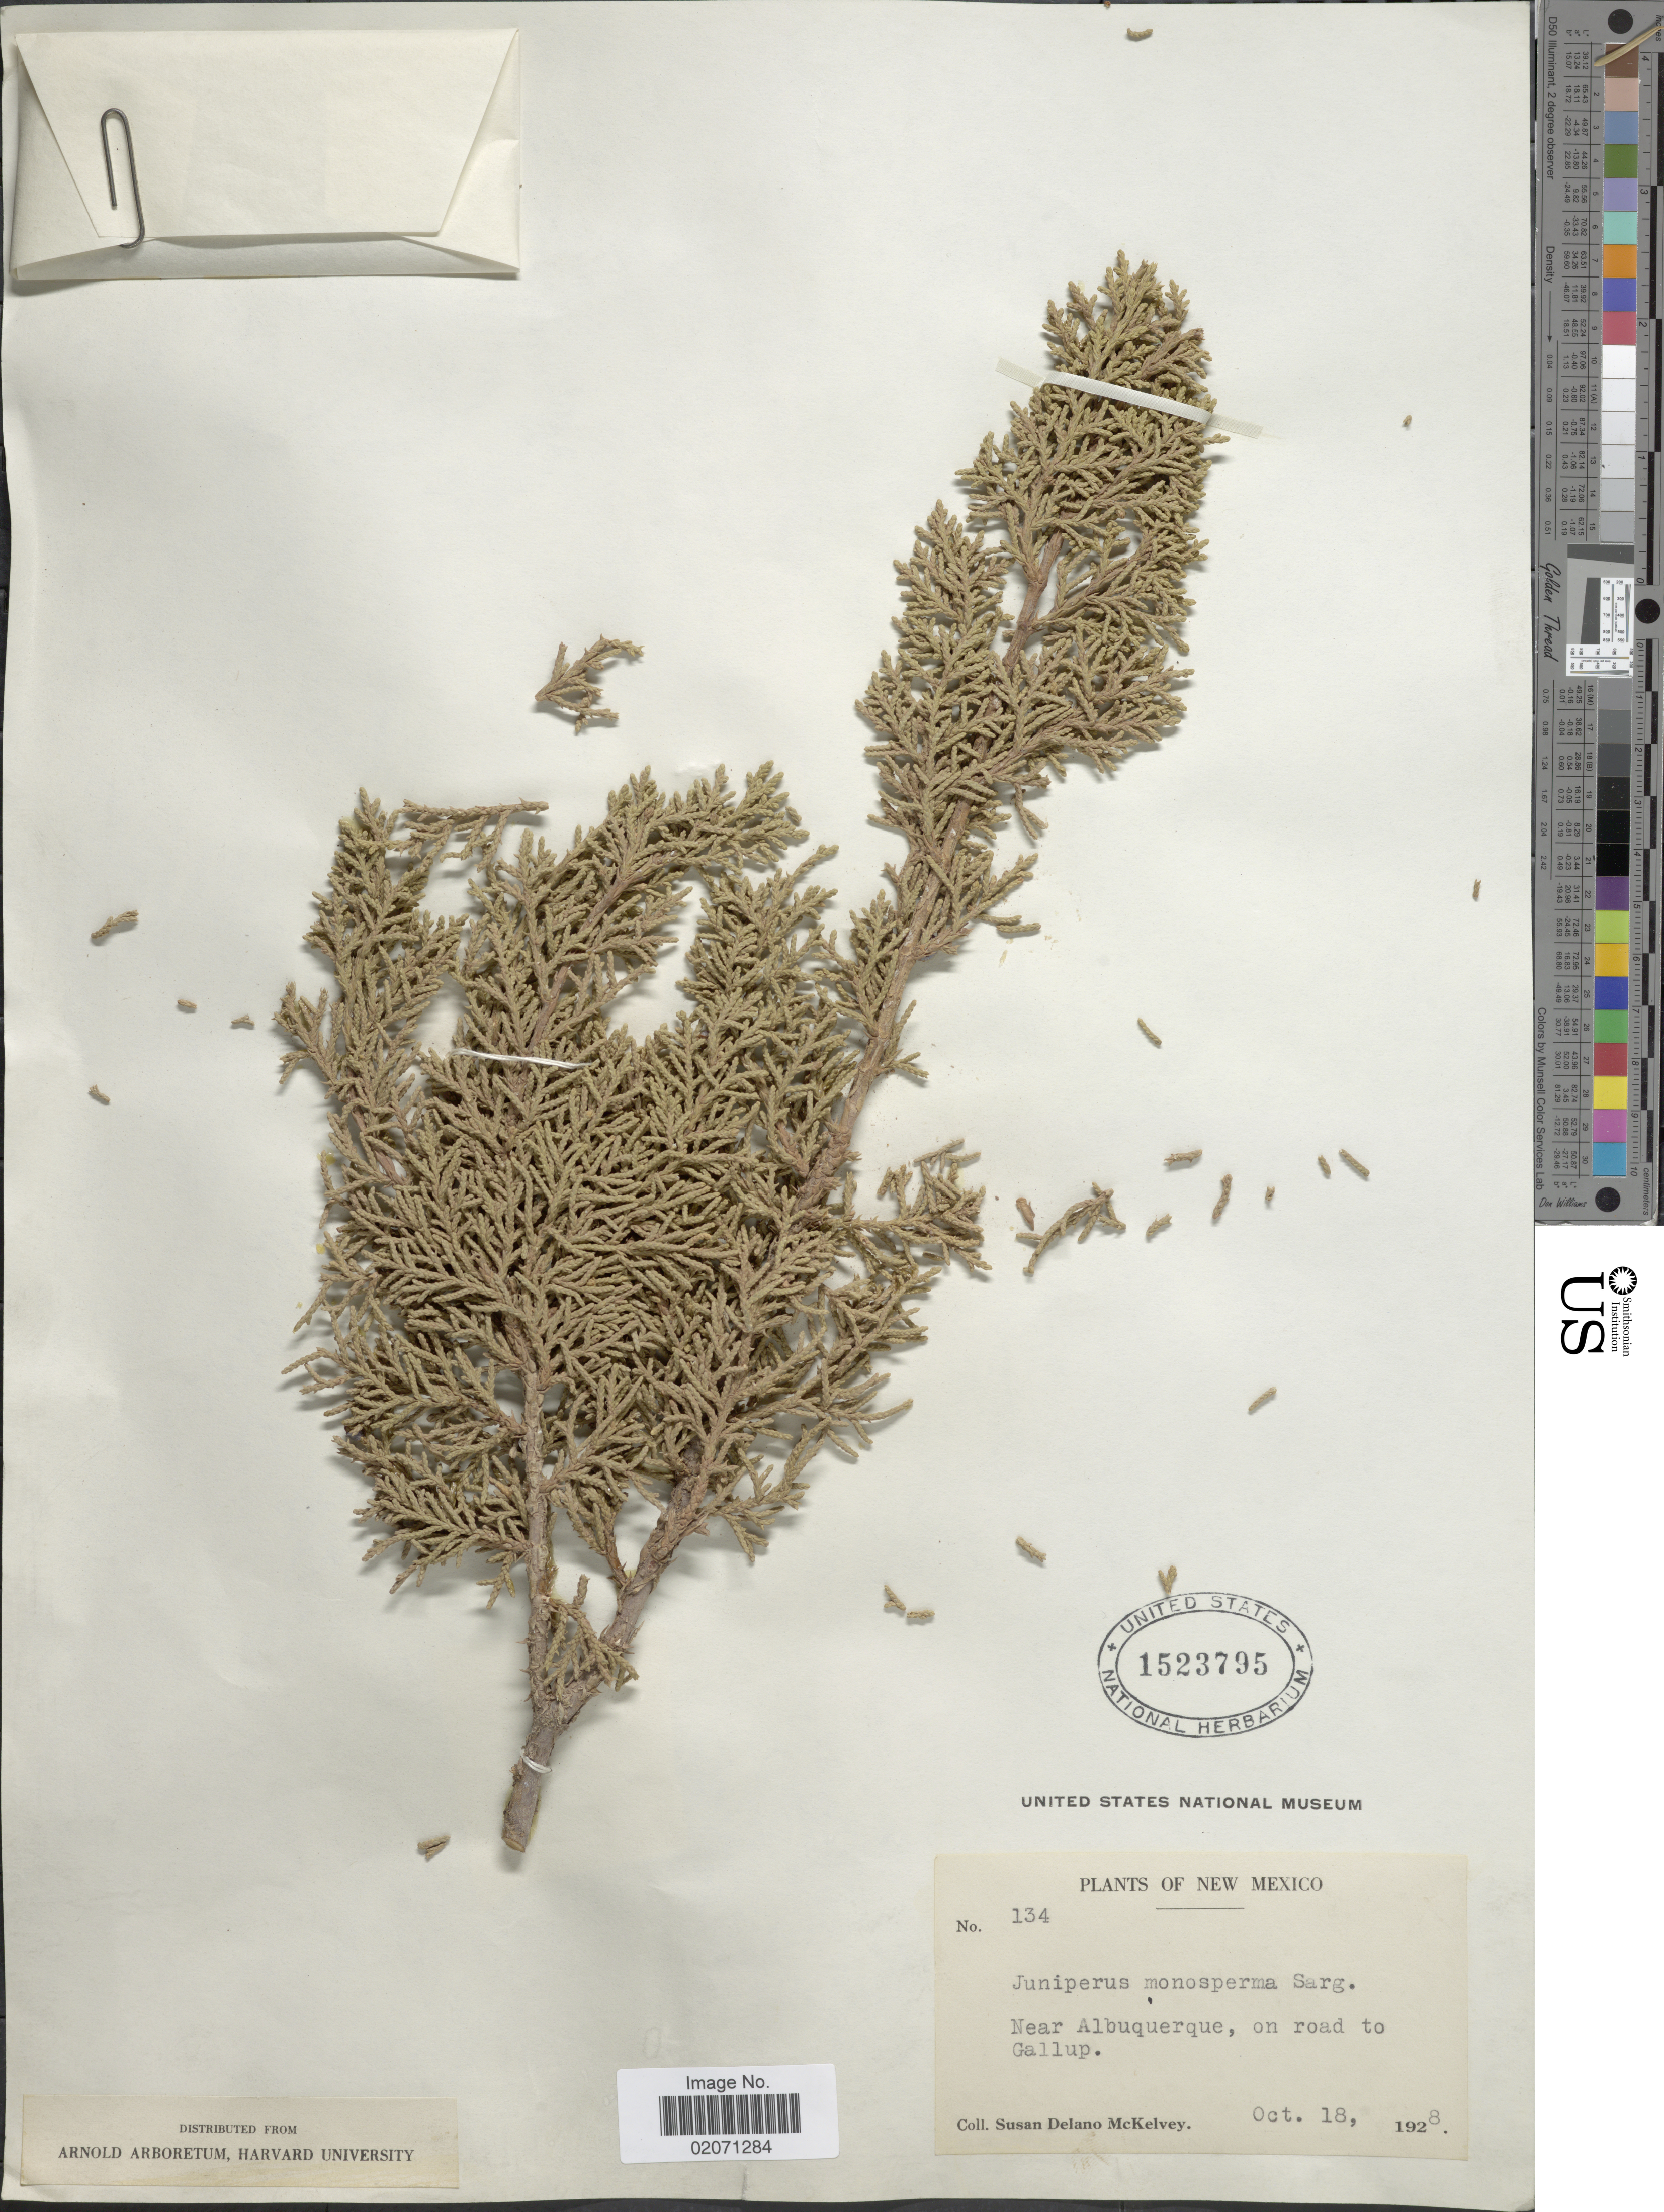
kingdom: Plantae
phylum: Tracheophyta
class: Pinopsida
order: Pinales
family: Cupressaceae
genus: Juniperus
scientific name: Juniperus monosperma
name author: (Engelm.) Sarg.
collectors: S. A. McKelvey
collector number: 134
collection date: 1928-10-18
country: United States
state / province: New Mexico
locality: Near Albuquerque, on road to Gallup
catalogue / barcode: US 1523795